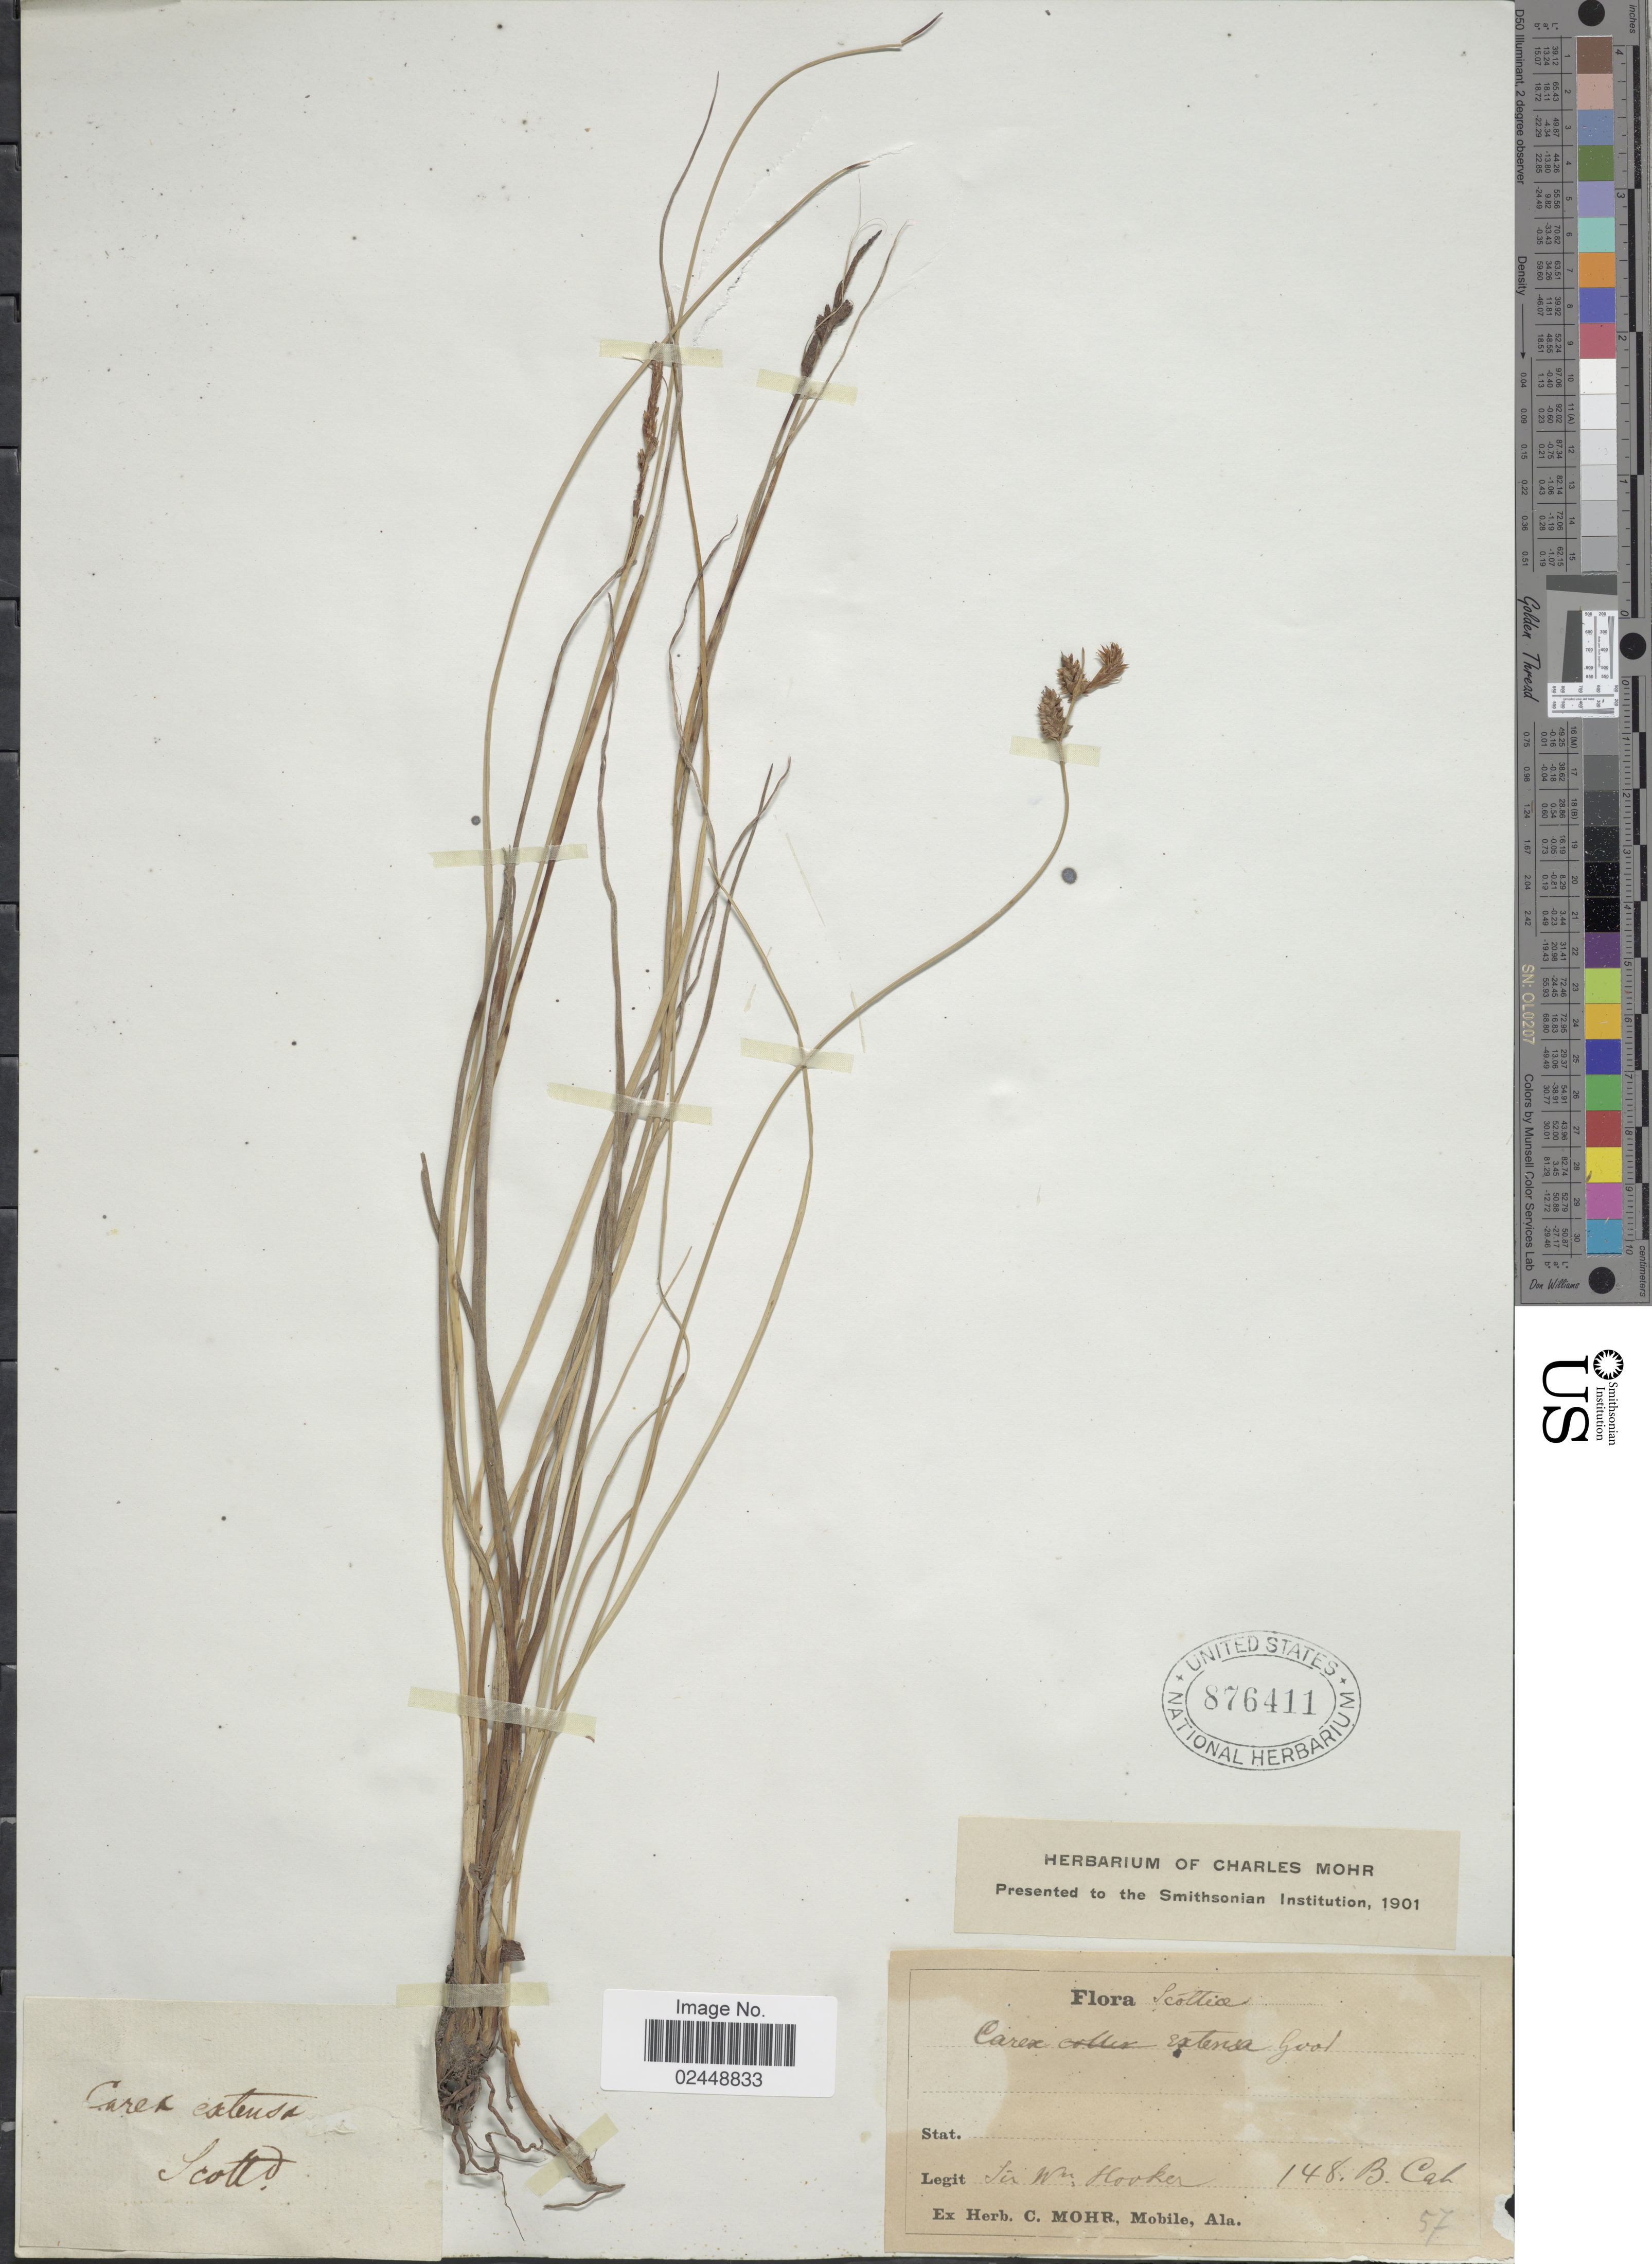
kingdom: Plantae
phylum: Tracheophyta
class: Liliopsida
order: Poales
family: Cyperaceae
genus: Carex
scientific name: Carex extensa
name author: Gooden.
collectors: W. Hooker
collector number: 148B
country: United Kingdom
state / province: Scotland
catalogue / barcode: US 876411